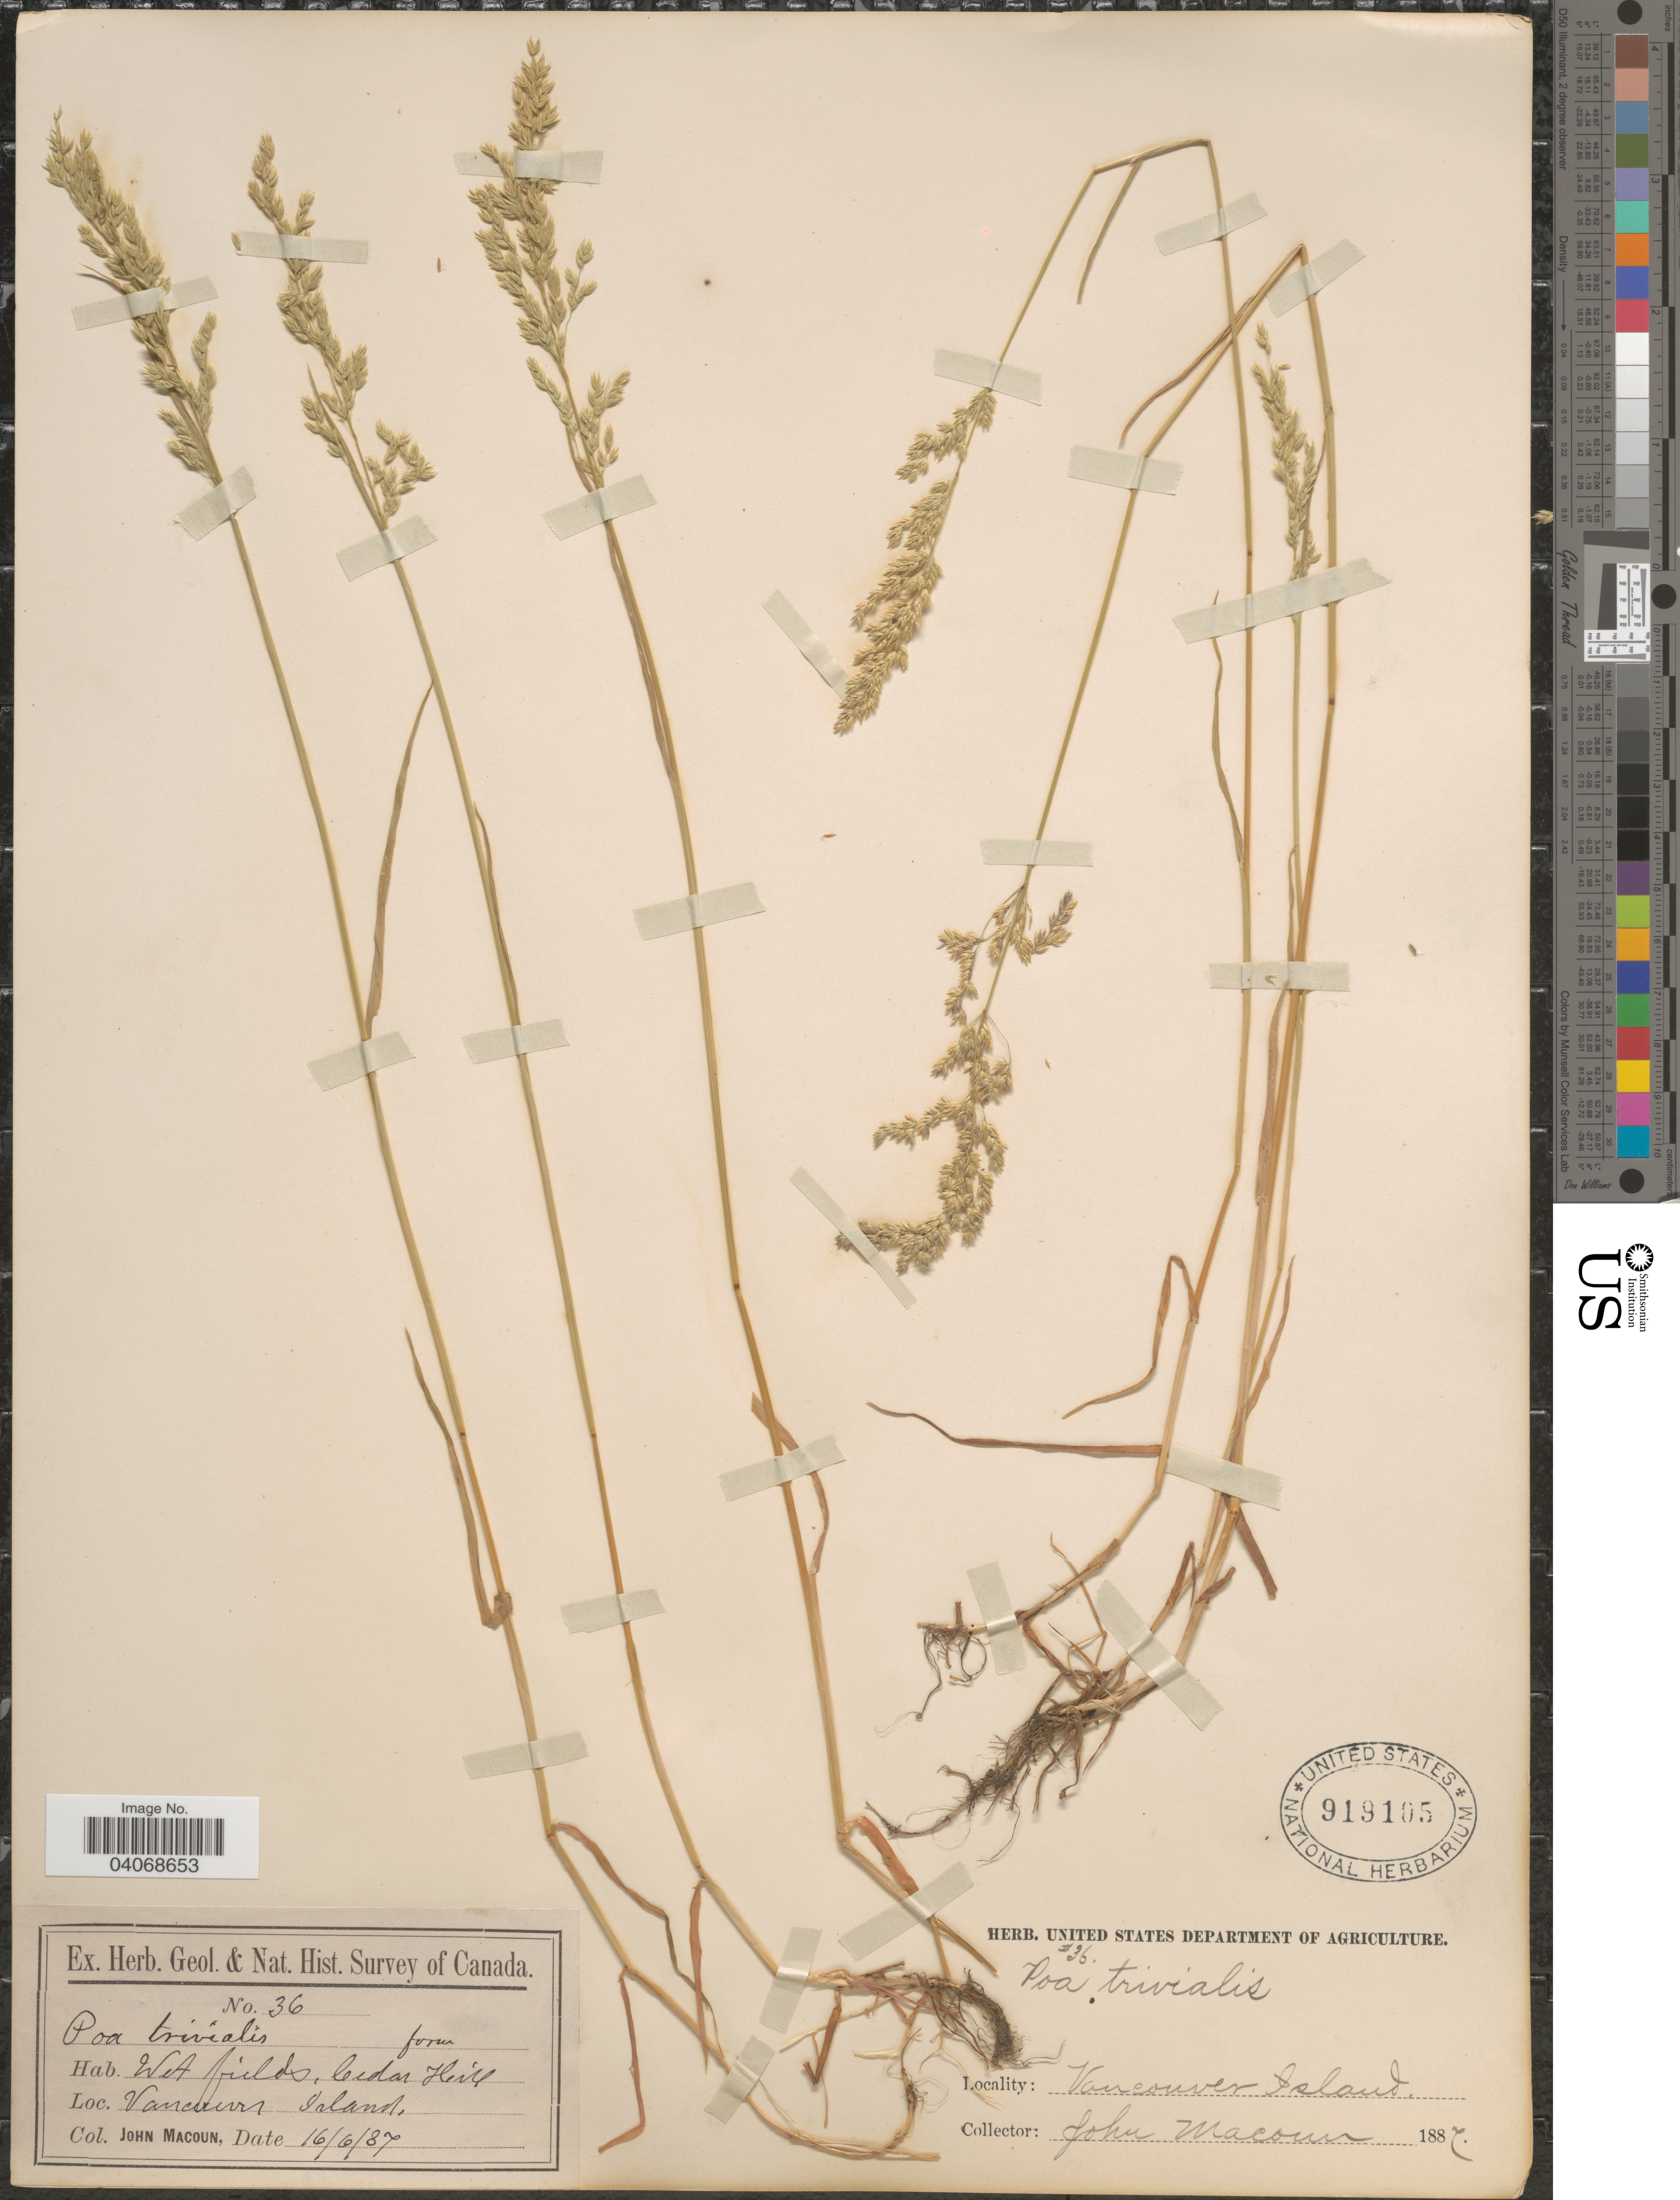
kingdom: Plantae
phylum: Tracheophyta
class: Liliopsida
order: Poales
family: Poaceae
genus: Poa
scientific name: Poa trivialis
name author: L.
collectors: J. Macoun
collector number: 36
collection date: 1887-06-16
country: Canada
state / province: British Columbia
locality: Herb. Geol. & Nat. Hist. Survey of Canada. Wet fields, Cedar Hill. Vancouver Island.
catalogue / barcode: US 919105